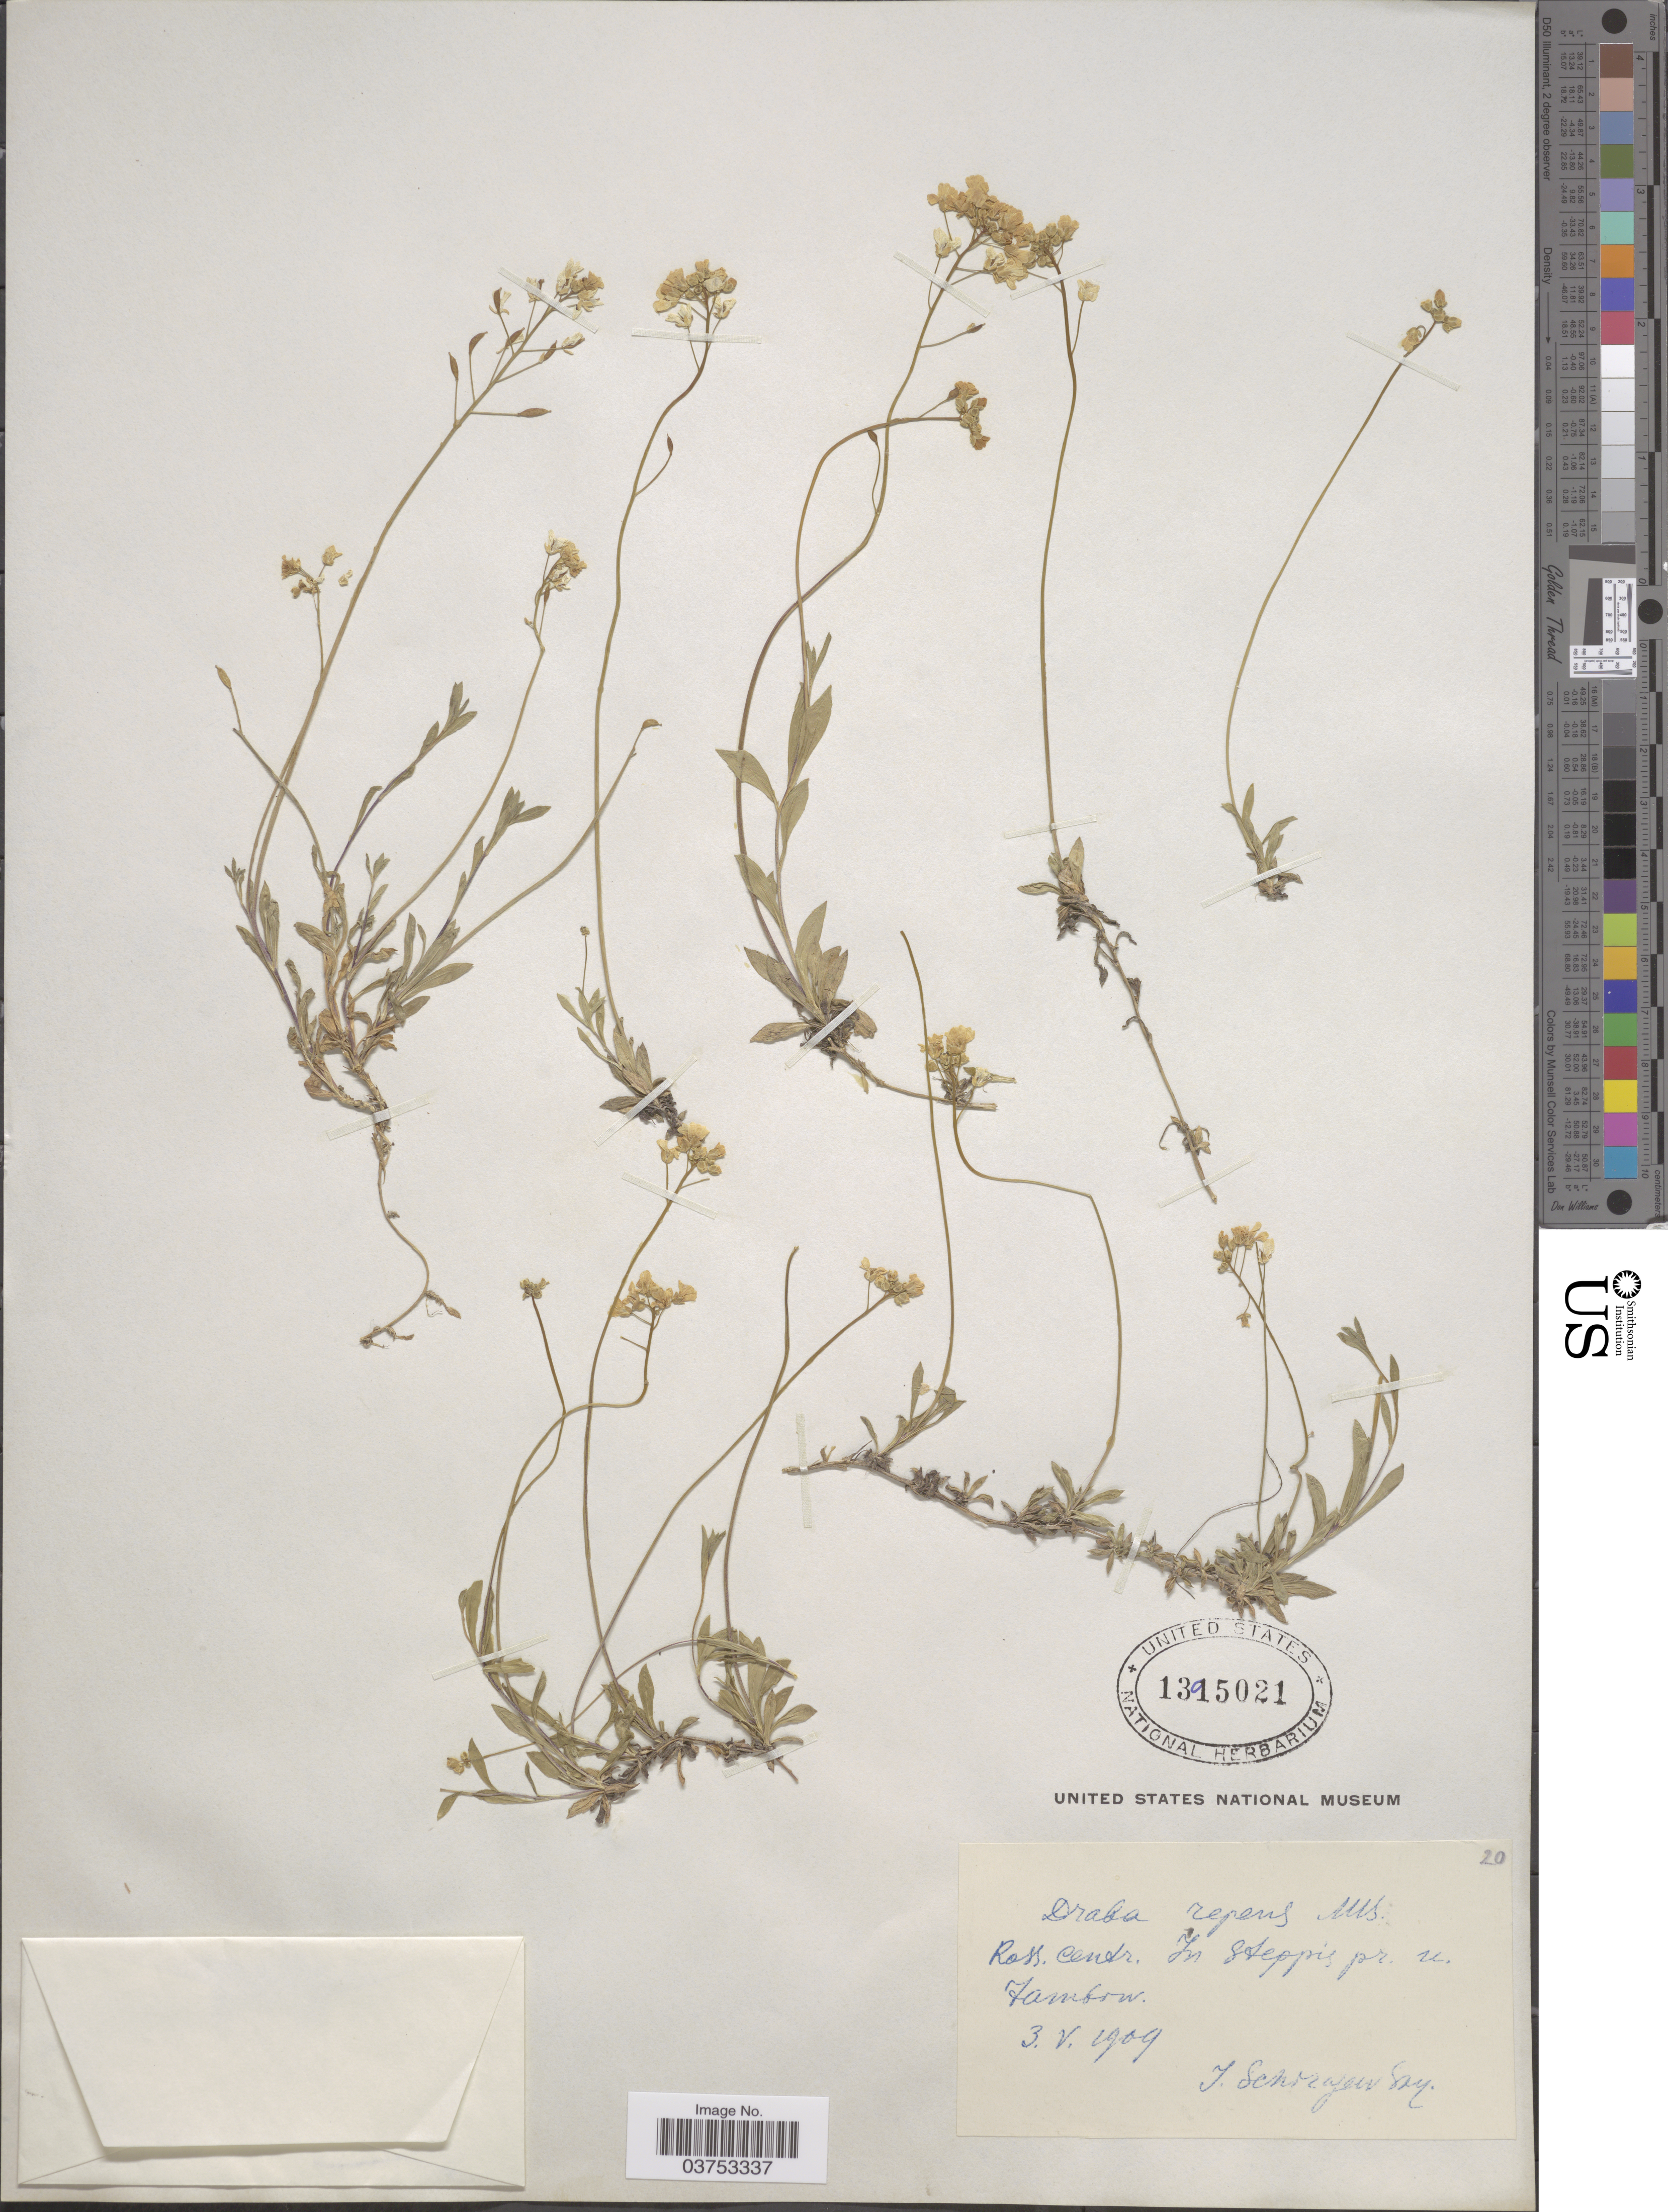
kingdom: Plantae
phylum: Tracheophyta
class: Magnoliopsida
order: Brassicales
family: Brassicaceae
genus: Draba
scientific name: Draba repens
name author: M. Bieb.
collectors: J. Schorajensky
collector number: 20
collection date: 1909-05-03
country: Russian Federation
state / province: Tambov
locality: Ross. centr. In steppis pr. u. Tambow.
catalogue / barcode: US 1395021